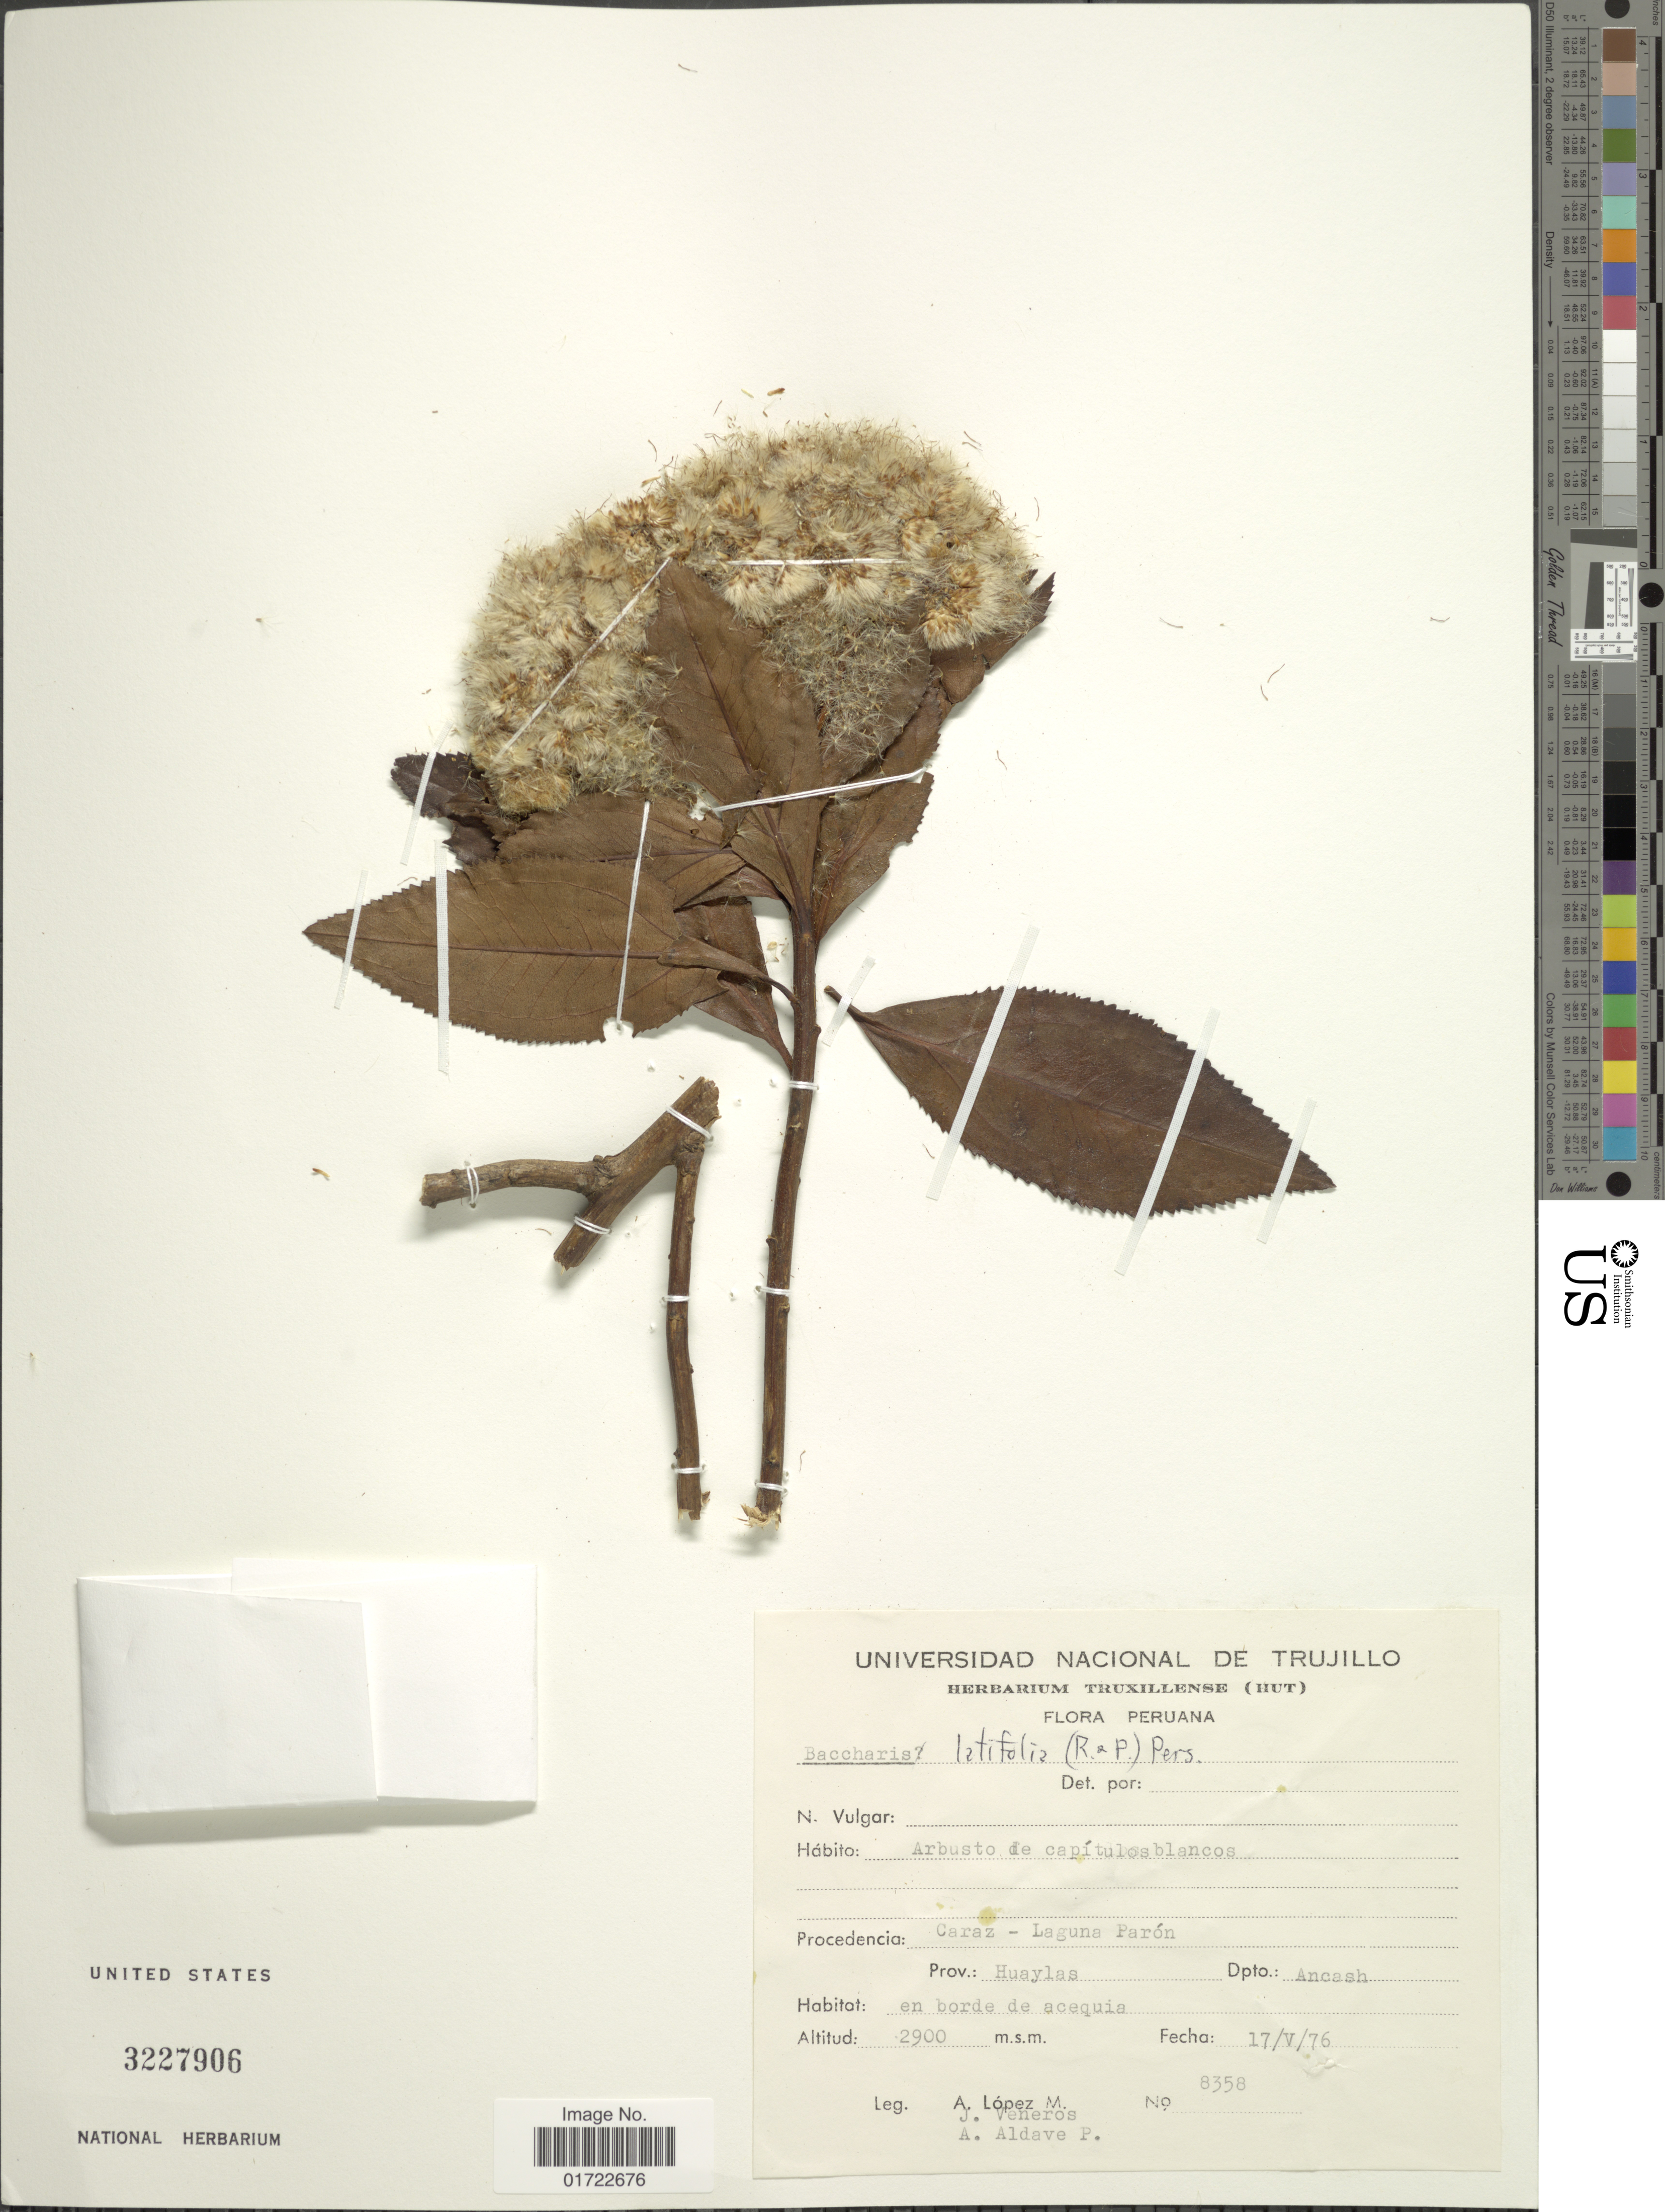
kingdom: Plantae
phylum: Tracheophyta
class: Magnoliopsida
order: Asterales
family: Asteraceae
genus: Baccharis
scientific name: Baccharis latifolia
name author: (Ruiz & Pav.) Pers.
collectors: A. López M., J. Veneros & A. Aldave P.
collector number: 8358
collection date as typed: Transcribed d/m/y: 17/5/76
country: Peru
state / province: Ancash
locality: Dpto.: Ancash, Prov.: Huaylas, Caraz-Laguna Parón.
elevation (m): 2900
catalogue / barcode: US 3227906